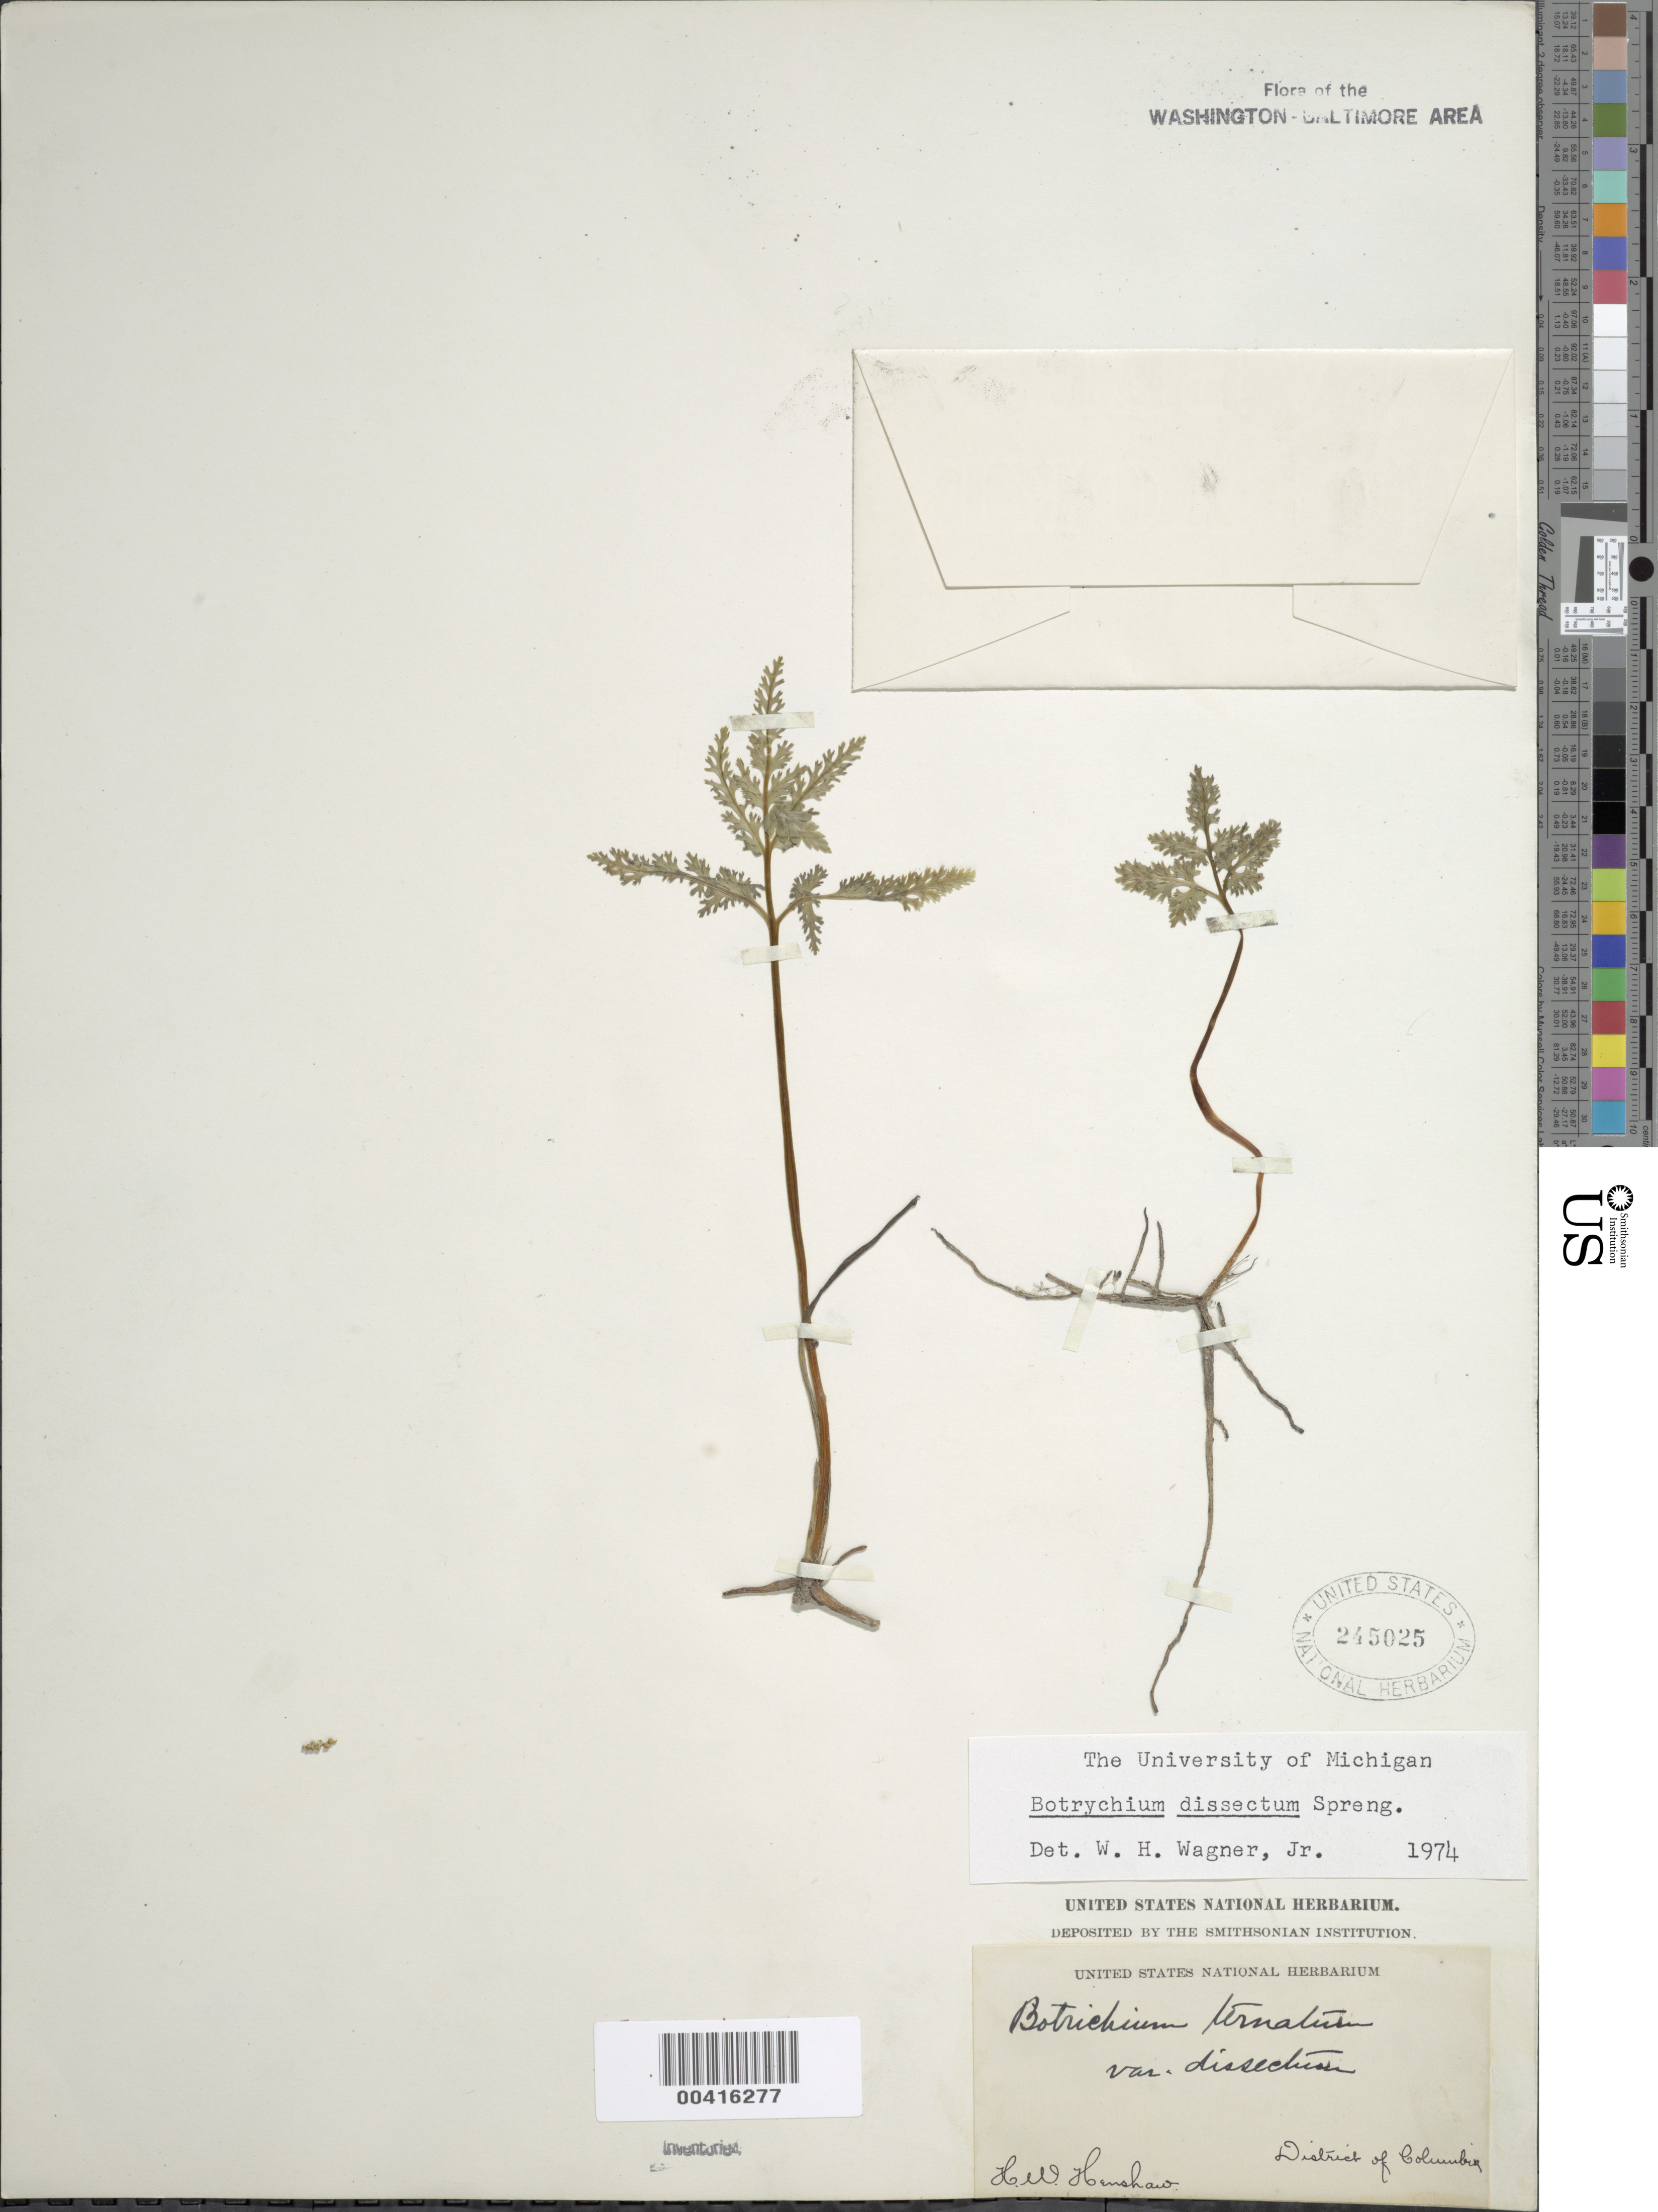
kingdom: Plantae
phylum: Tracheophyta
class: Polypodiopsida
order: Ophioglossales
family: Ophioglossaceae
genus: Botrychium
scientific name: Botrychium dissectum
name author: Spreng.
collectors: H. Henshaw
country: United States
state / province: District of Columbia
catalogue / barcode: US 245025